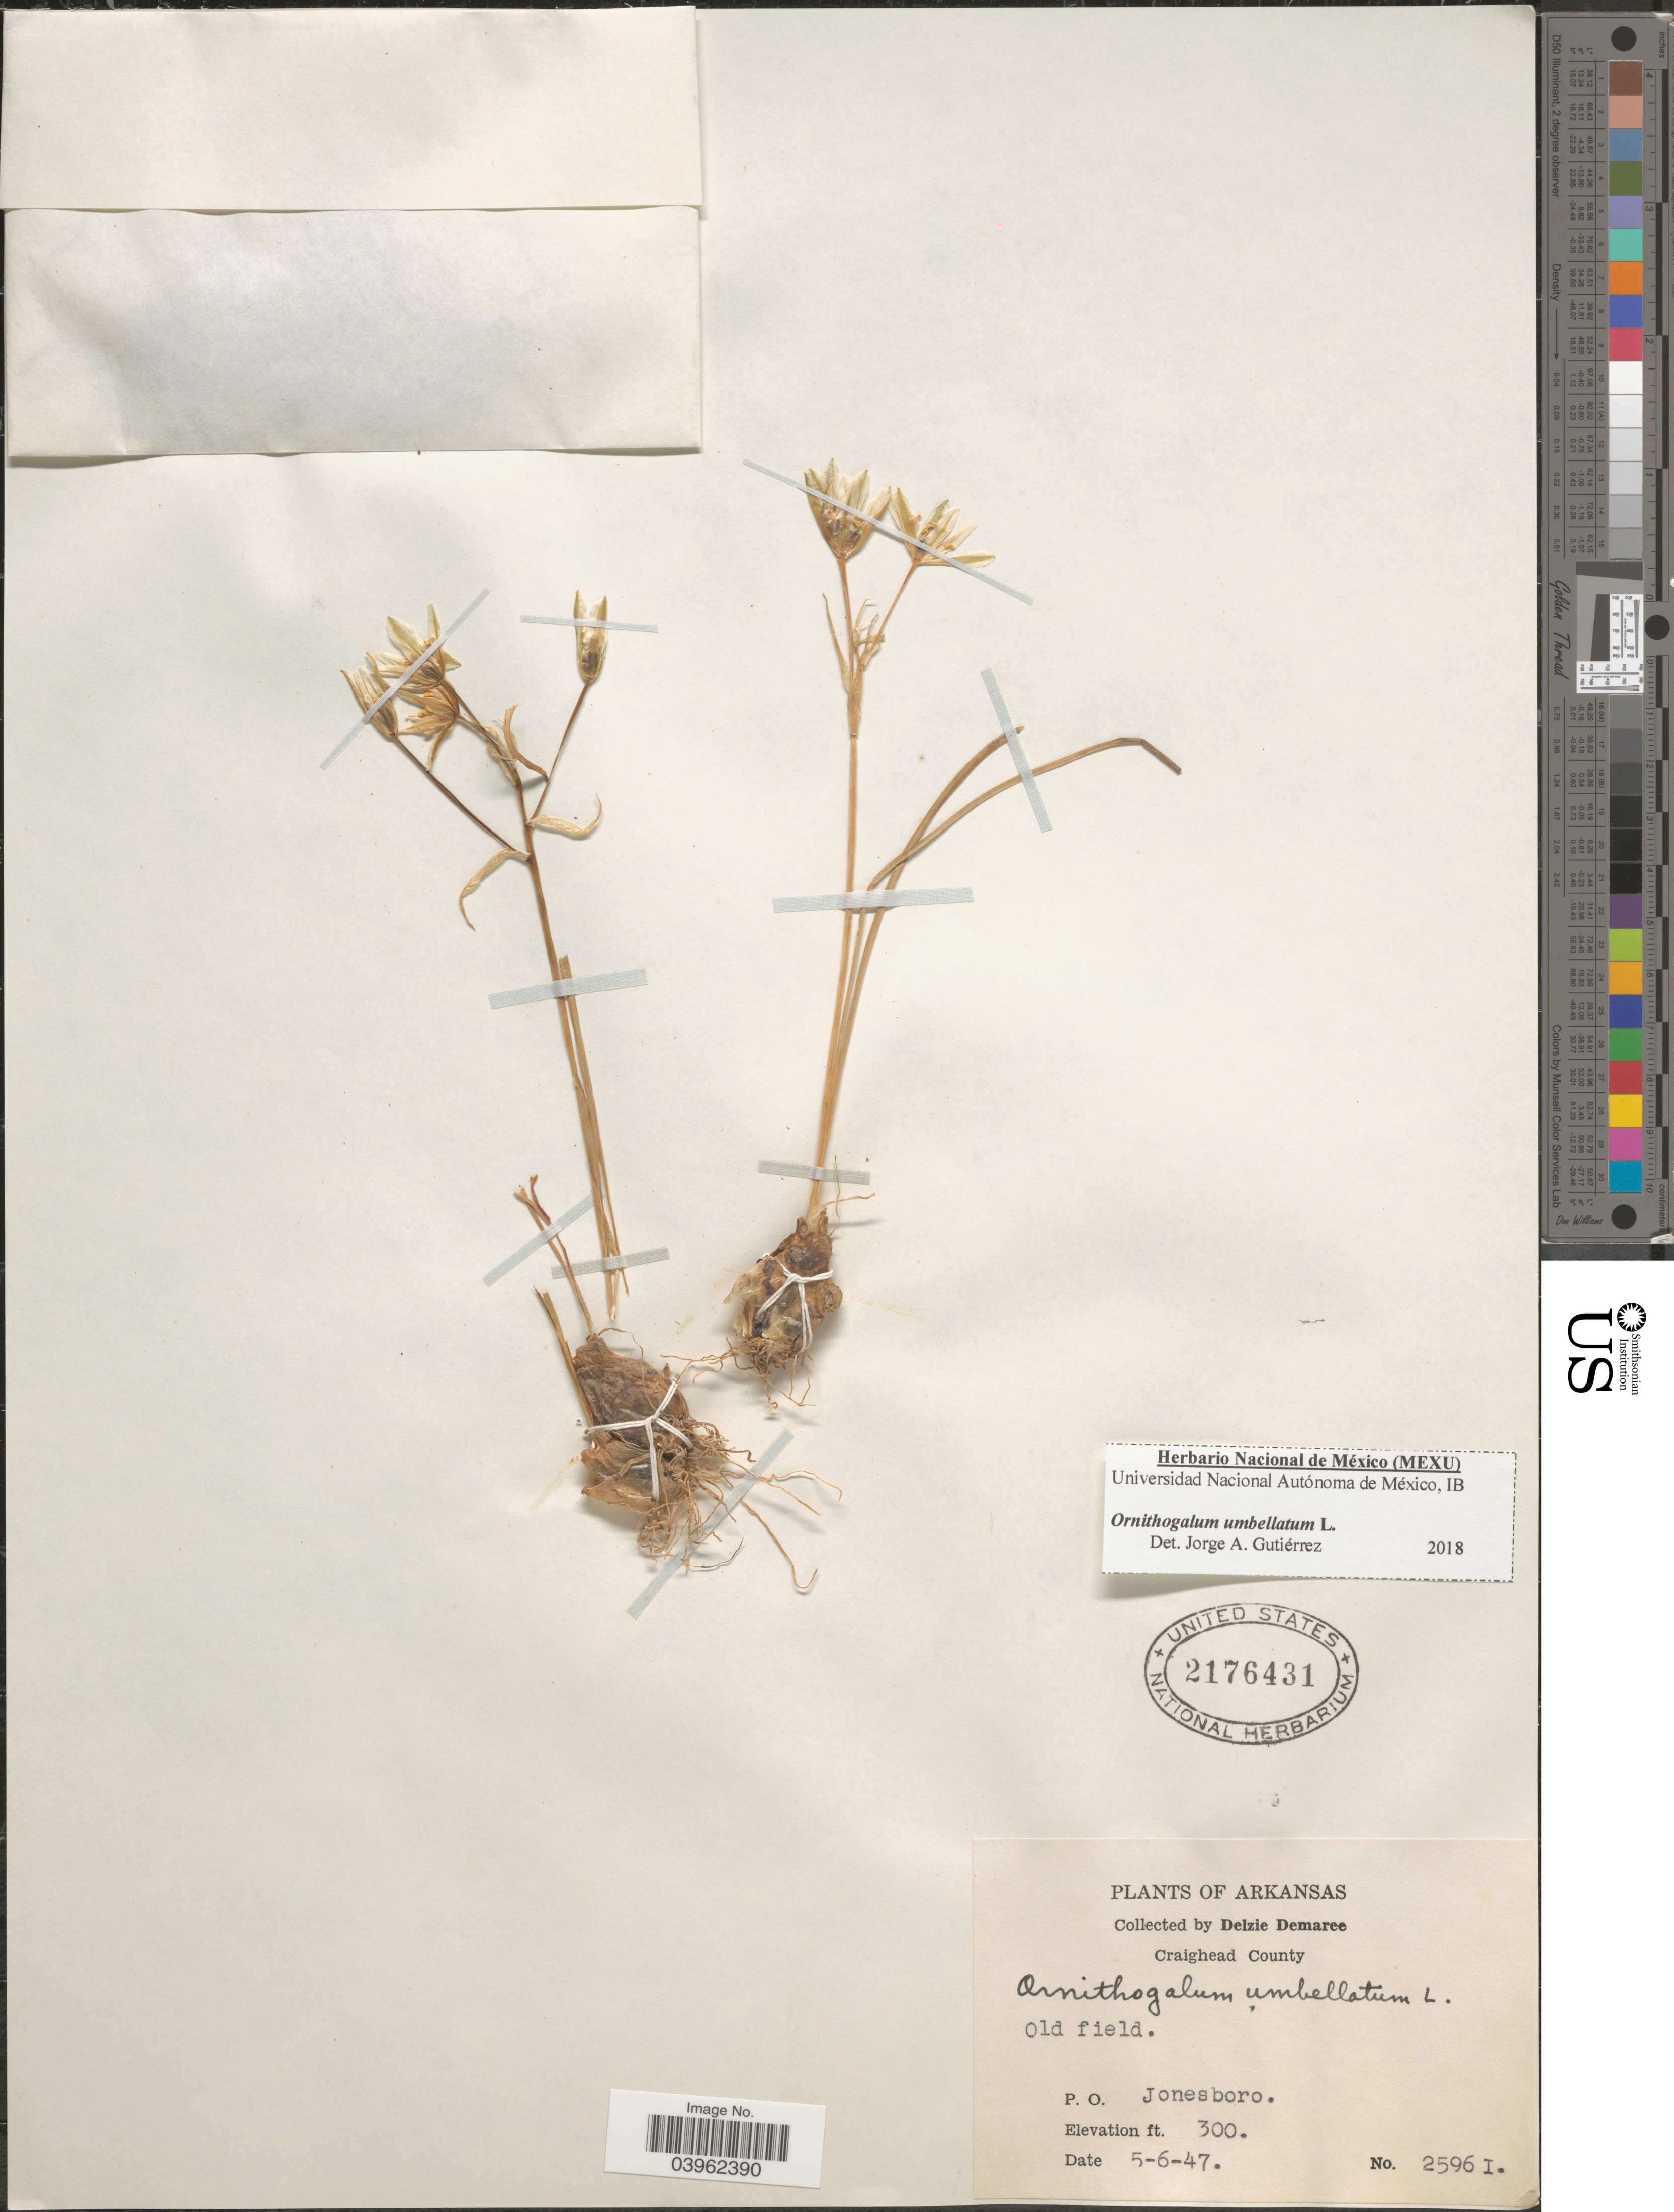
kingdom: Plantae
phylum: Tracheophyta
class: Liliopsida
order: Asparagales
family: Asparagaceae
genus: Ornithogalum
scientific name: Ornithogalum umbellatum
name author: L.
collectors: D. Demaree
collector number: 25961*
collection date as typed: Transcribed d/m/y: 6/5/47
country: United States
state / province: Arkansas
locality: Craighead County. P. O. Jonesboro.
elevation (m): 91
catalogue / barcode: US 2176431